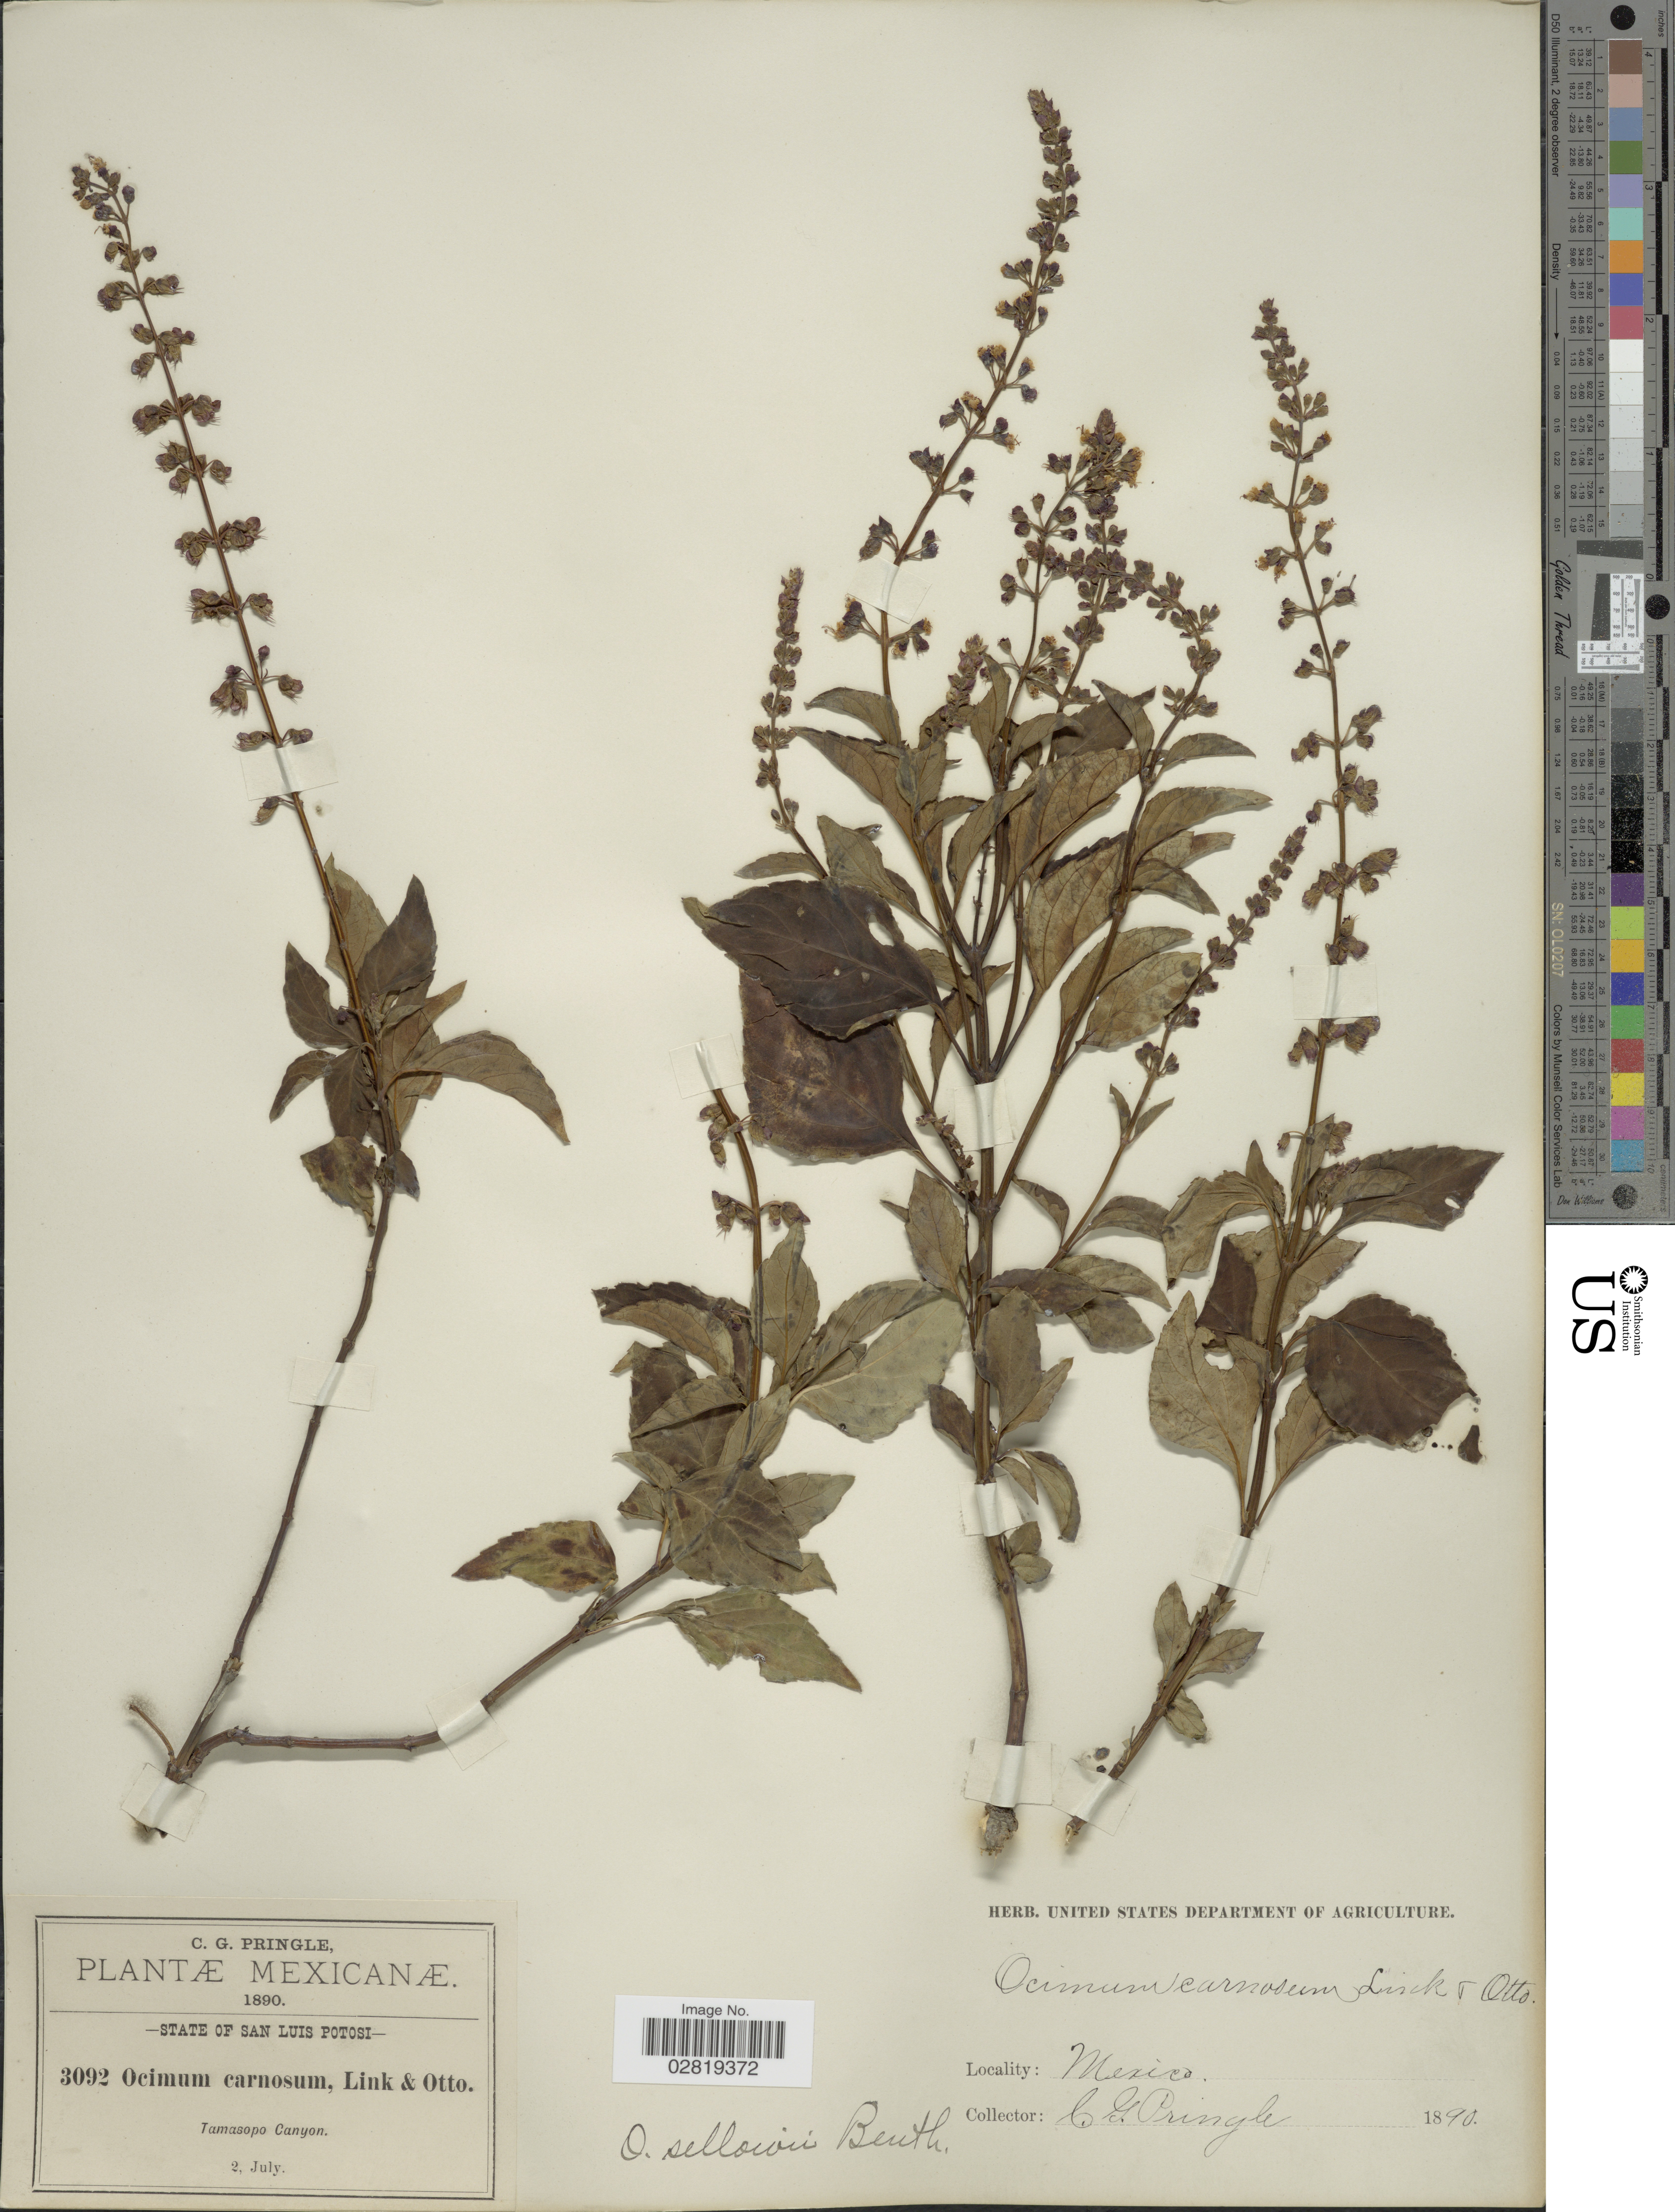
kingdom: Plantae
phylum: Tracheophyta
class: Magnoliopsida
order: Lamiales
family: Lamiaceae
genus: Ocimum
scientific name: Ocimum selloi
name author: Benth.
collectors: C. G. Pringle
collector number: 3092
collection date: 1890-07-02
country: Mexico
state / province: San Luis Potosí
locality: Tamasopo Canyon.